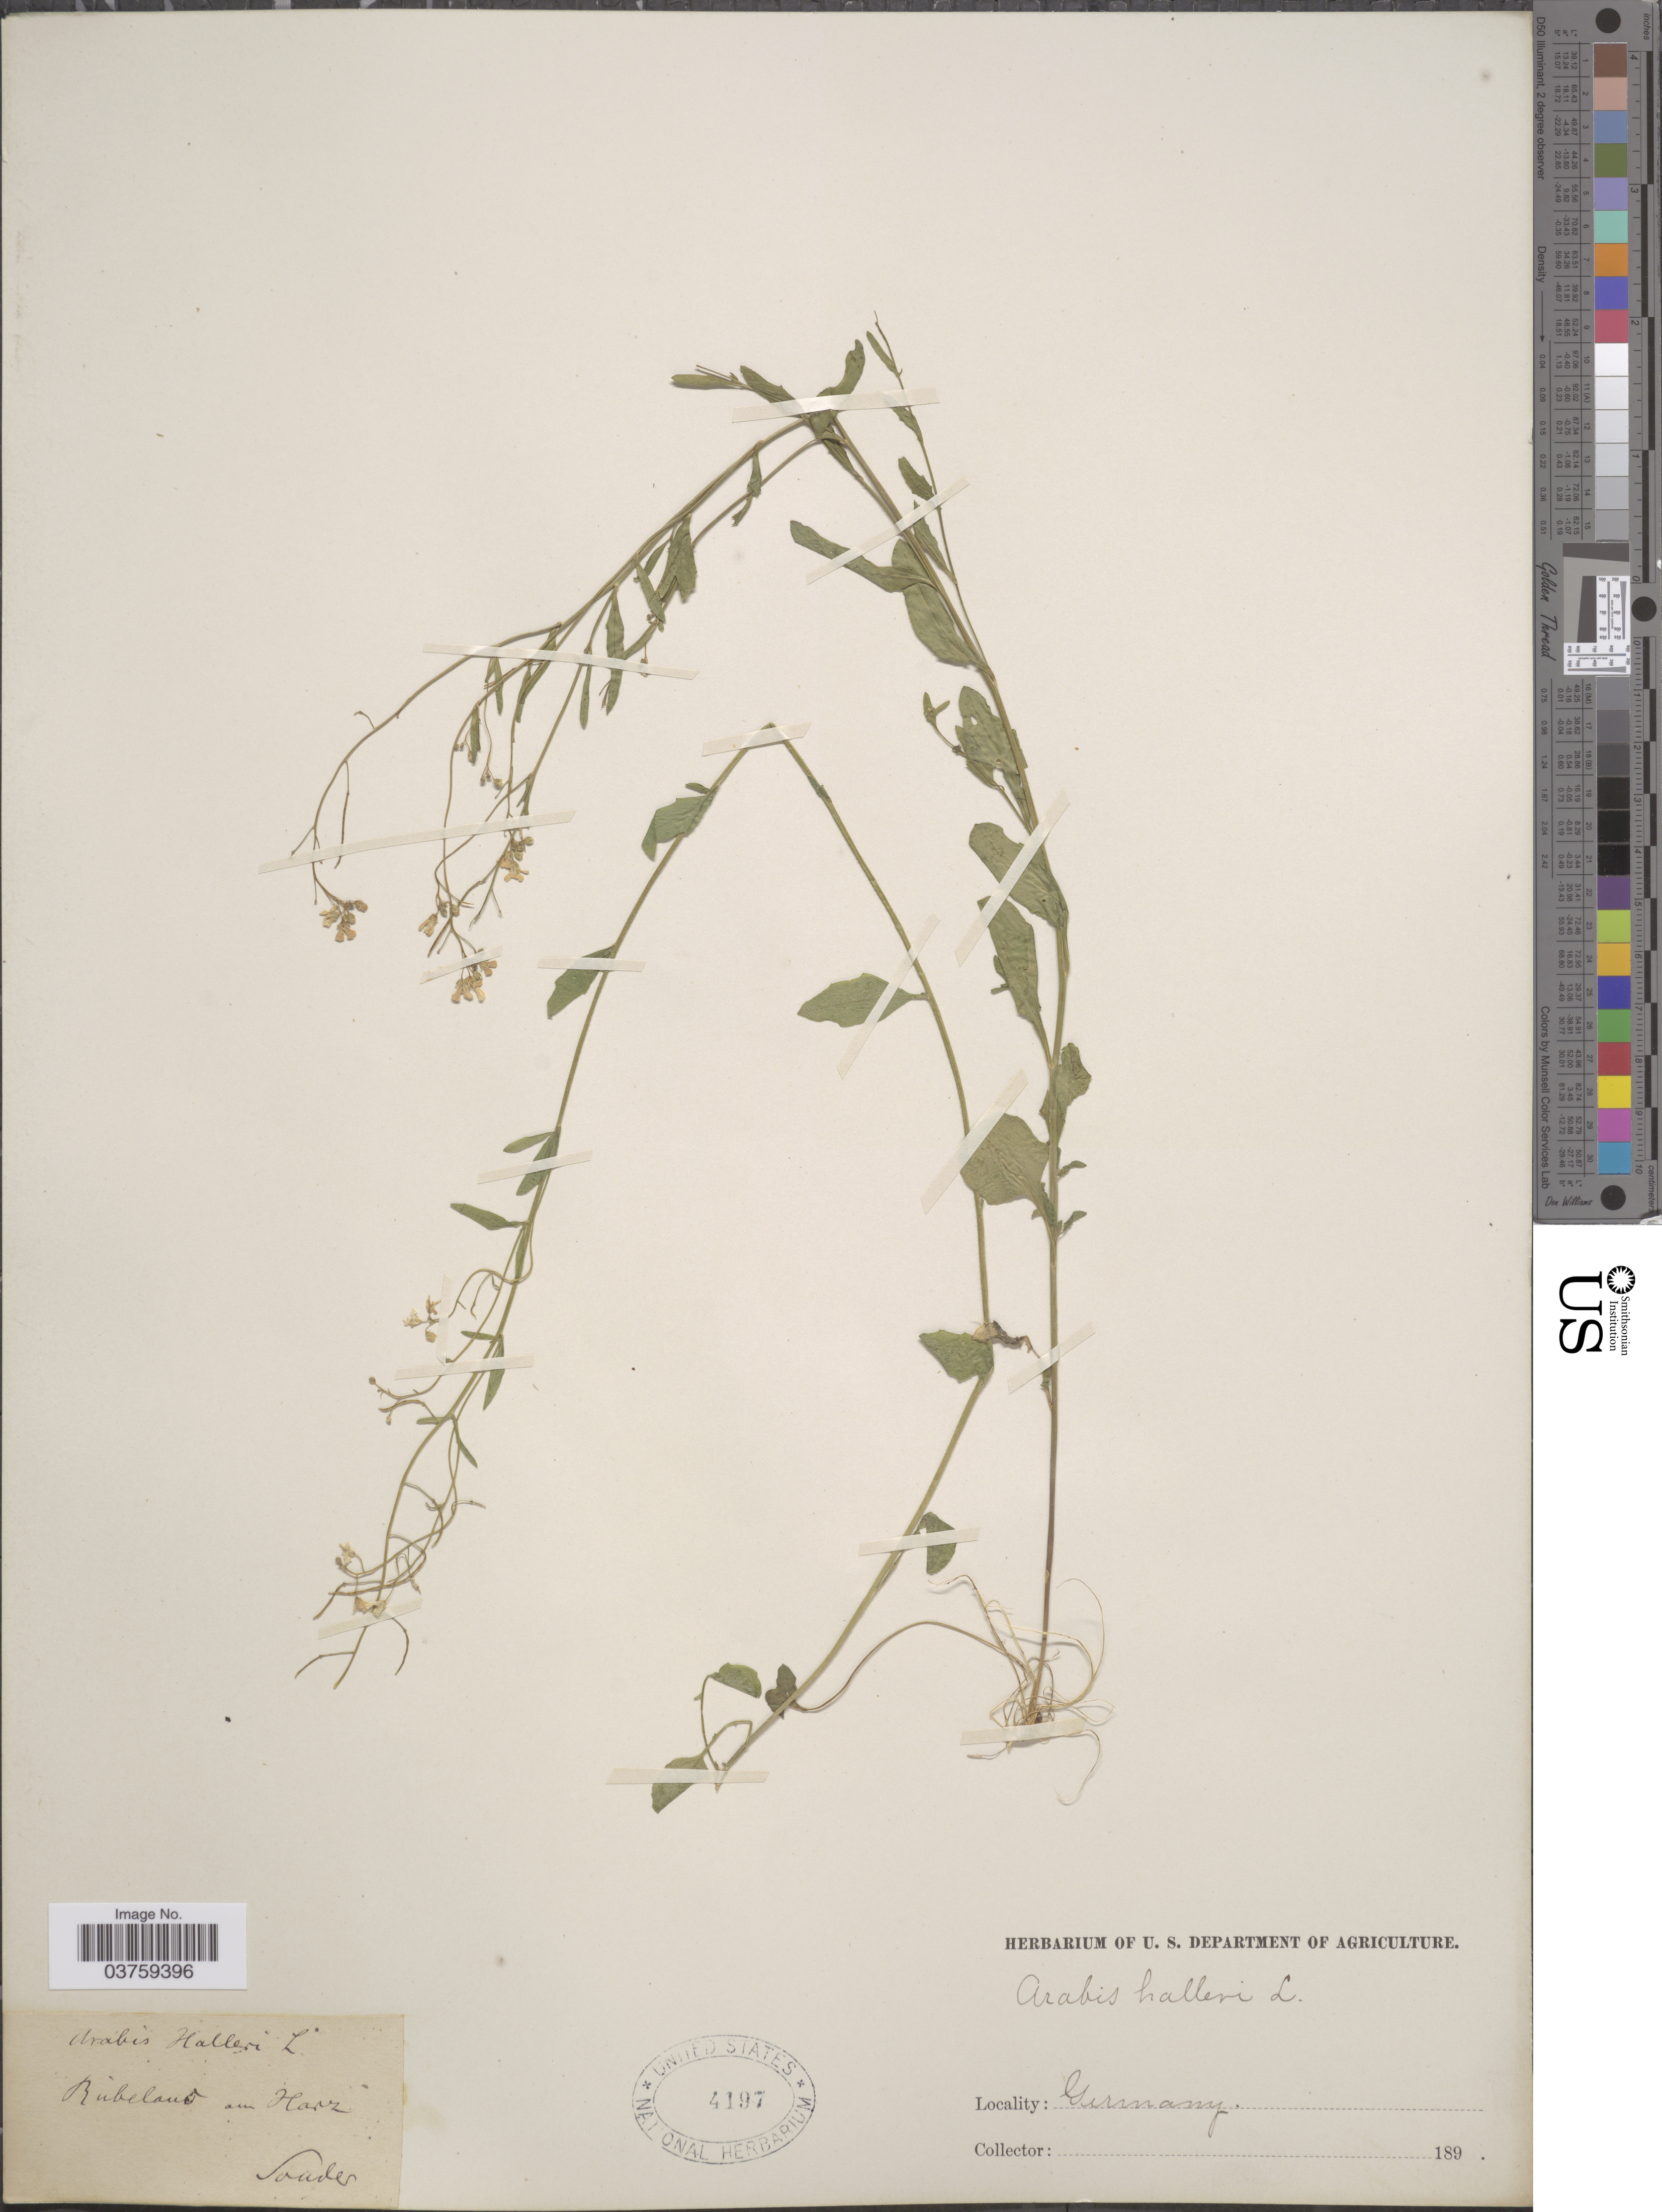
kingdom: Plantae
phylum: Tracheophyta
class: Magnoliopsida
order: Brassicales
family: Brassicaceae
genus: Arabis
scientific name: Arabis halleri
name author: L.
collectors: -. Souder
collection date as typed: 189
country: Germany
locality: Rubeland an Harz.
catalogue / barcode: US 4197